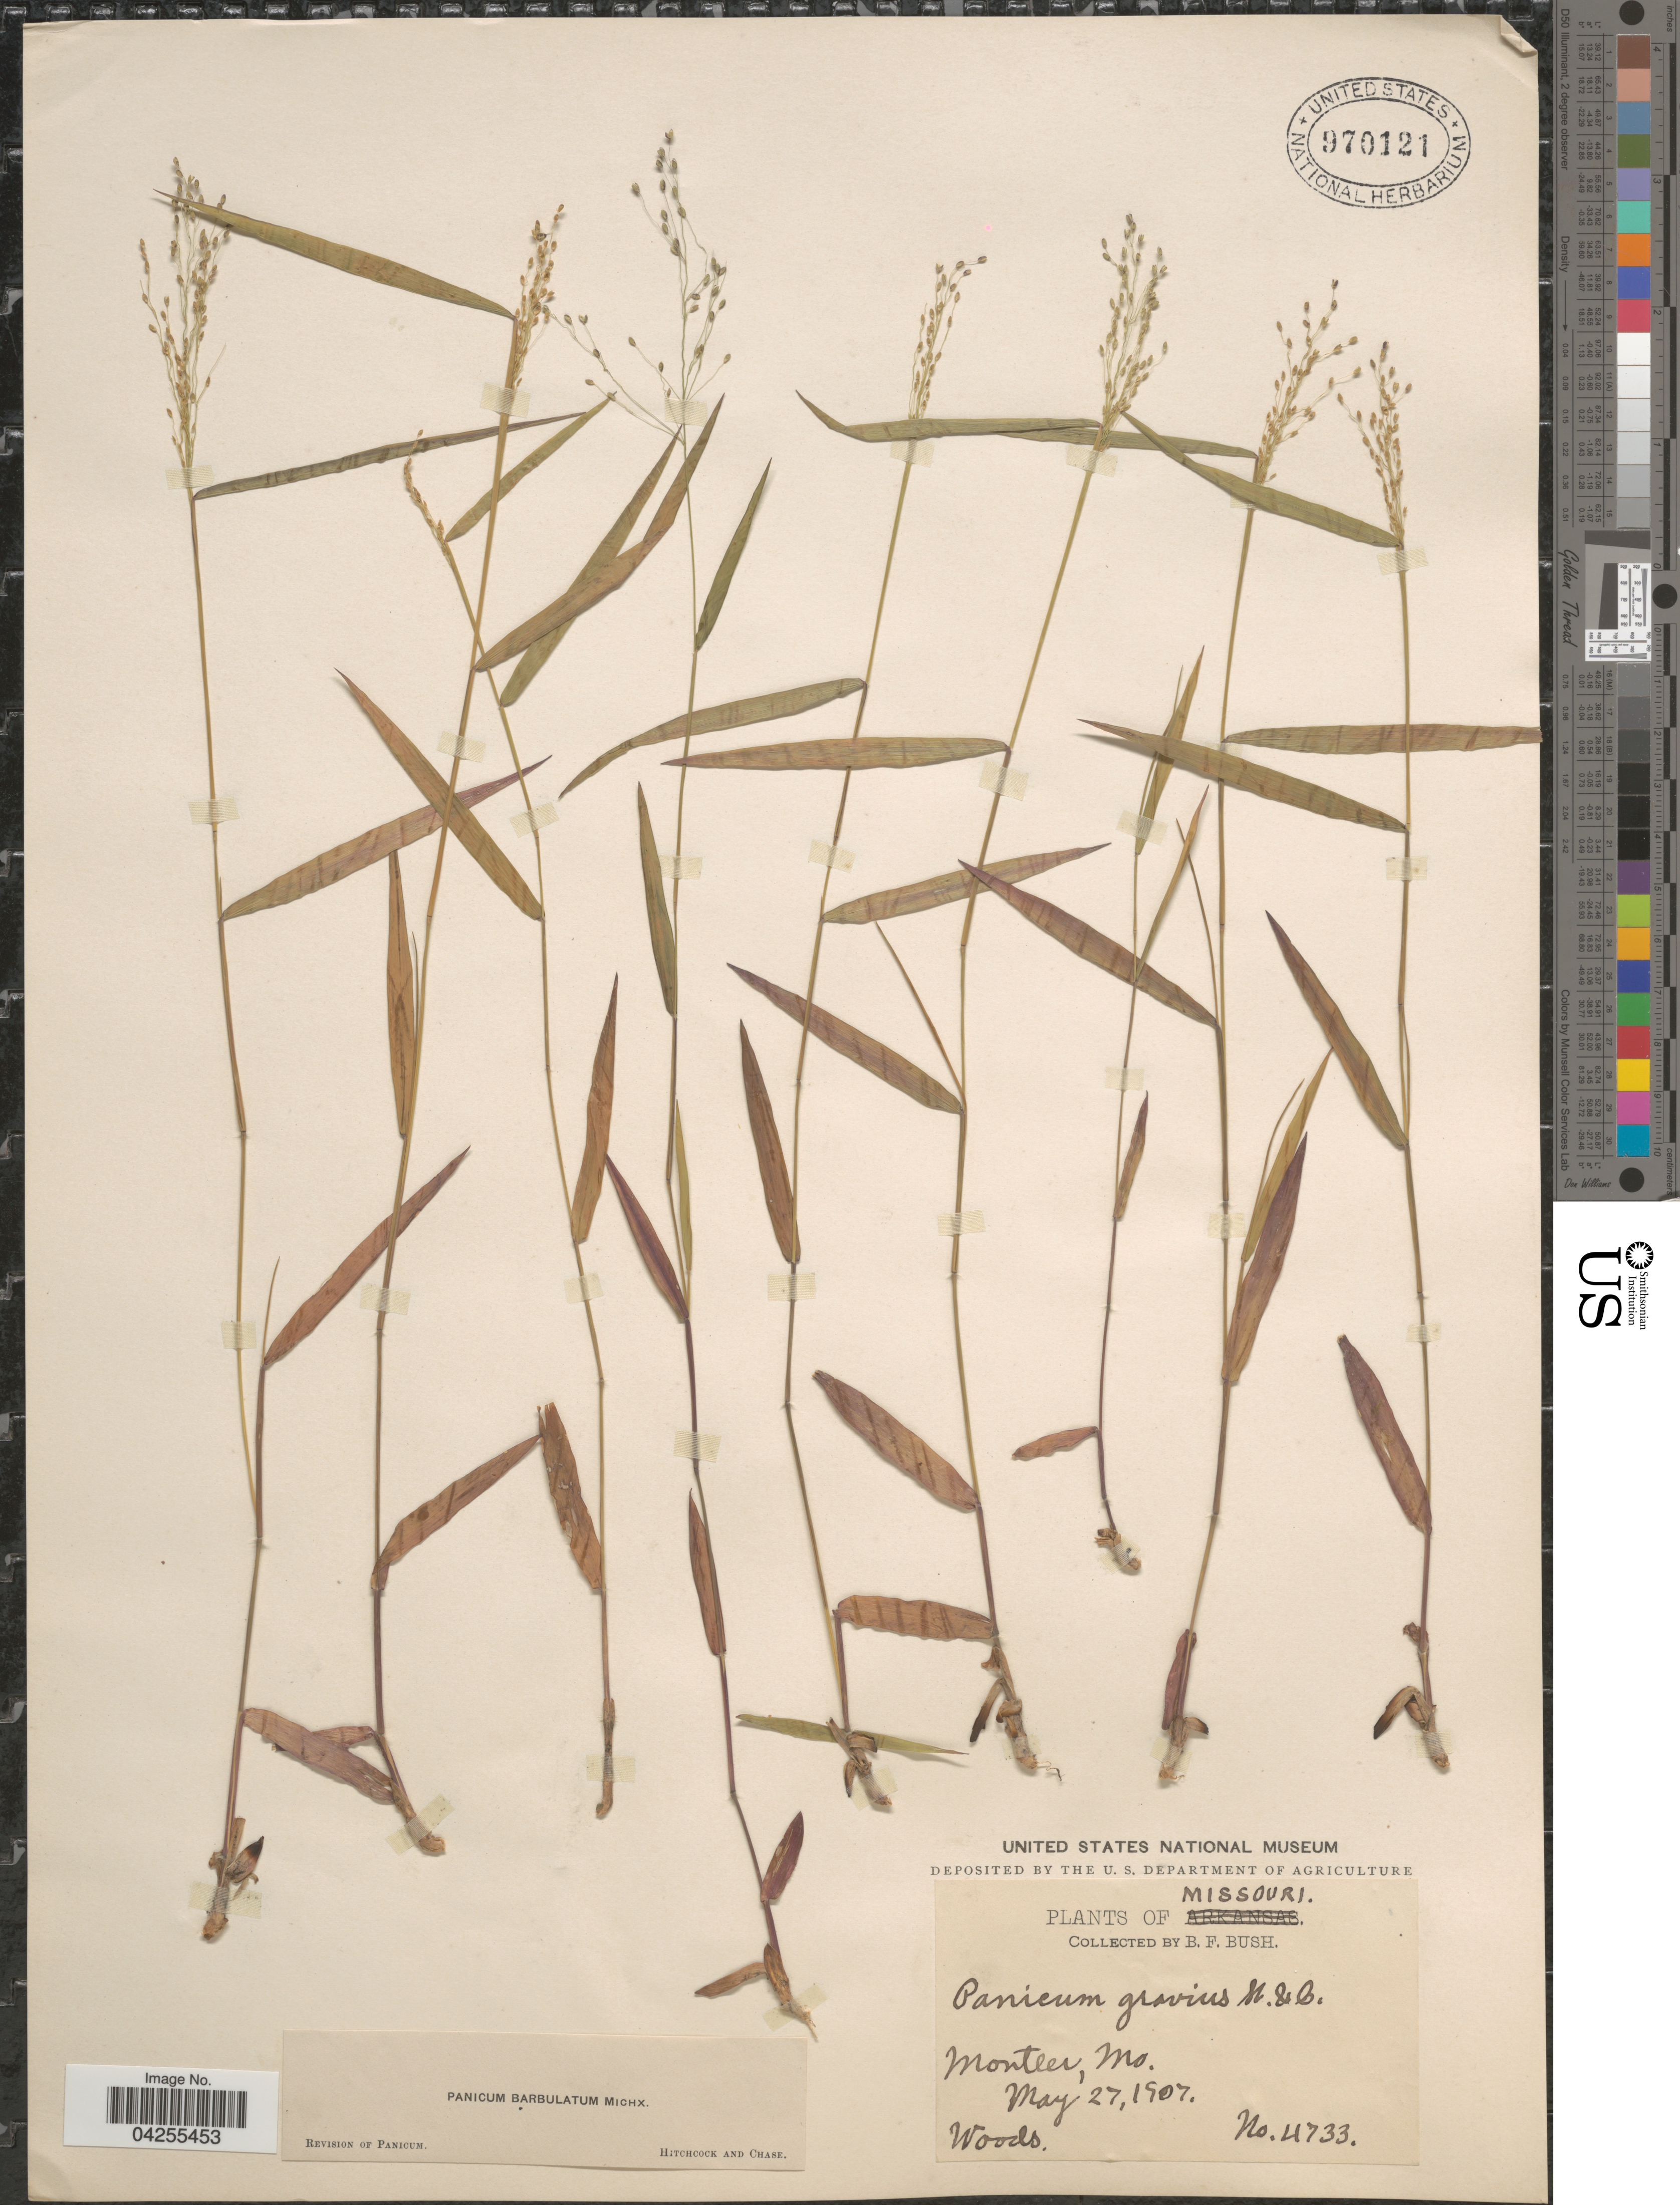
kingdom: Plantae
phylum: Tracheophyta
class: Liliopsida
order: Poales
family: Poaceae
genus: Dichanthelium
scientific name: Dichanthelium dichotomum var. dichotomum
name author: (L.) Gould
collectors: B. F. Bush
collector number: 4733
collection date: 1907-05-27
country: United States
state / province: Missouri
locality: Monteer.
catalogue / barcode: US 970121